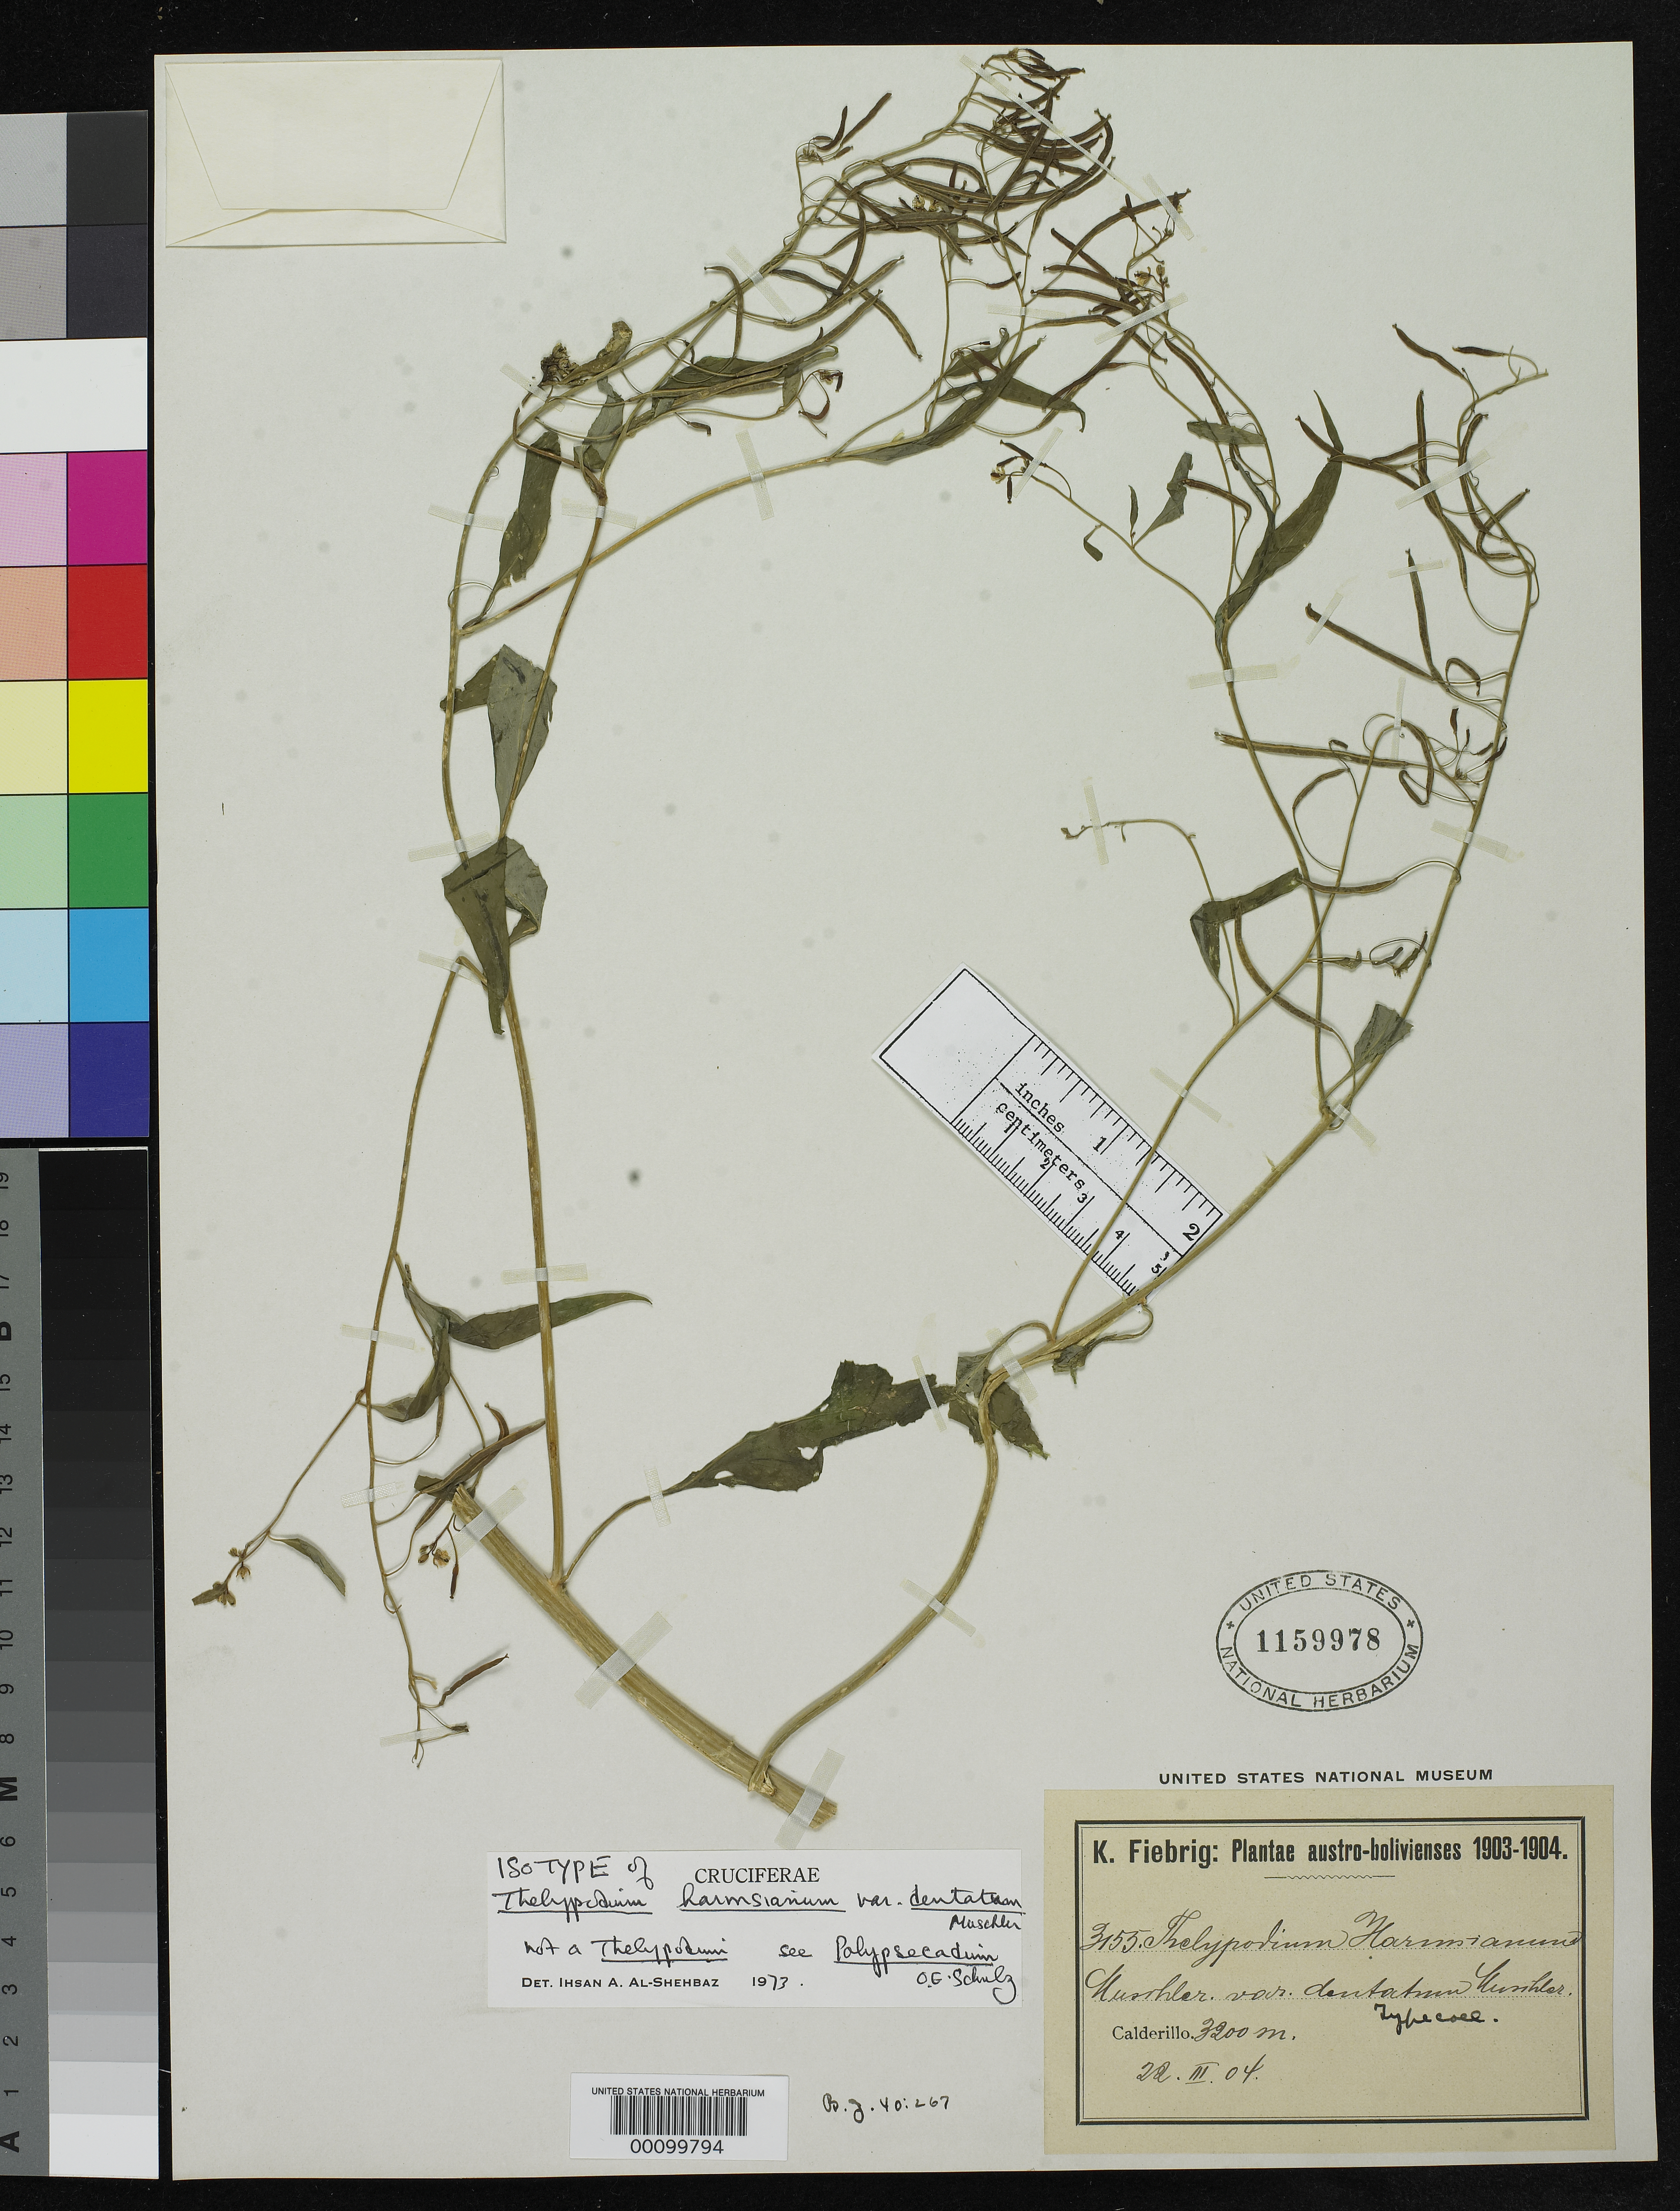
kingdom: Plantae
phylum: Tracheophyta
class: Magnoliopsida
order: Brassicales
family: Brassicaceae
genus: Thelypodium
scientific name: Thelypodium harmsianum var. dentata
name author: Muschl.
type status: Isotype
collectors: K. Fiebrig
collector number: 3155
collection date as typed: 22 Mar 1904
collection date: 1904-03-22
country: Bolivia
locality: Calderillo.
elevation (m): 3200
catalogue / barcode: US 1159978